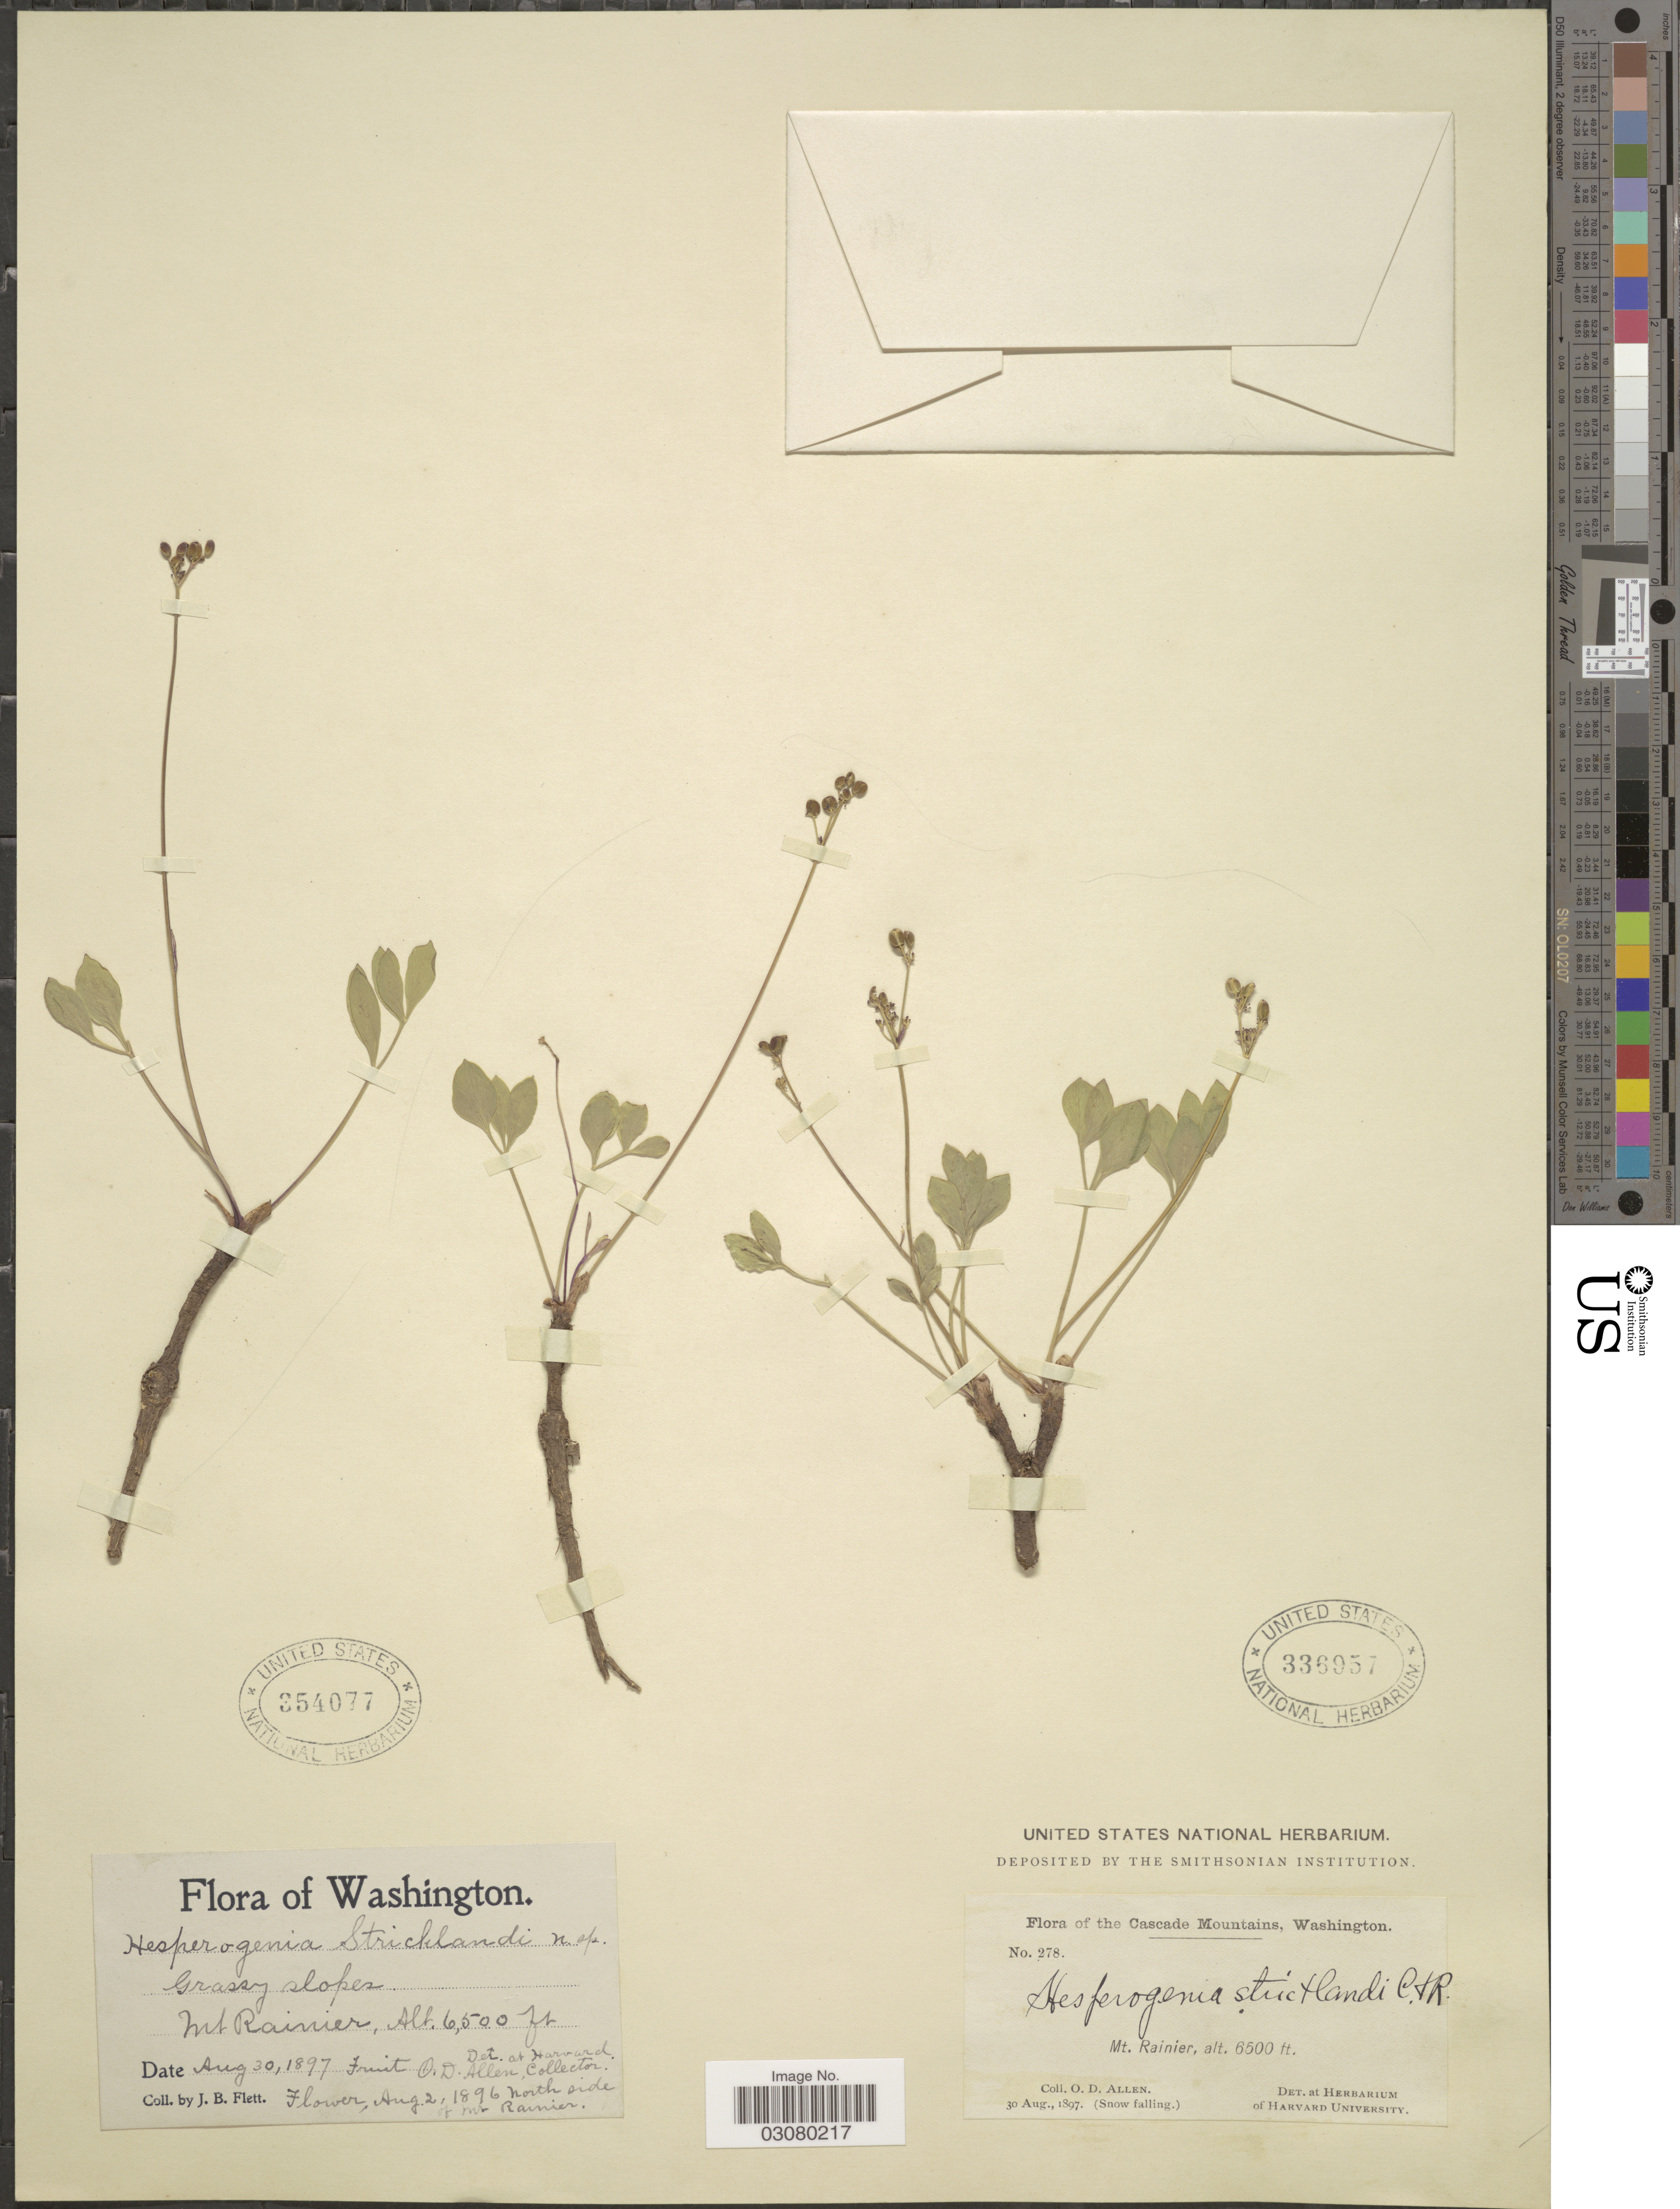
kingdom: Plantae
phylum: Tracheophyta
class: Magnoliopsida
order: Apiales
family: Apiaceae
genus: Hesperogenia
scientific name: Hesperogenia stricklandii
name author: J.M. Coult. & Rose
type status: Lectotype; Syntype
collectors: O. D. Allen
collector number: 278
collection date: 1897-08-30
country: United States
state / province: Washington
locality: Cascade Mountains. Mt. Rainier.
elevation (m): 1981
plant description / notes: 2 elements mounted on sheet; both are syntypes of Hesperogenia stricklandii J.M. Coult. & Rose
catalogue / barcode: US 336957-2